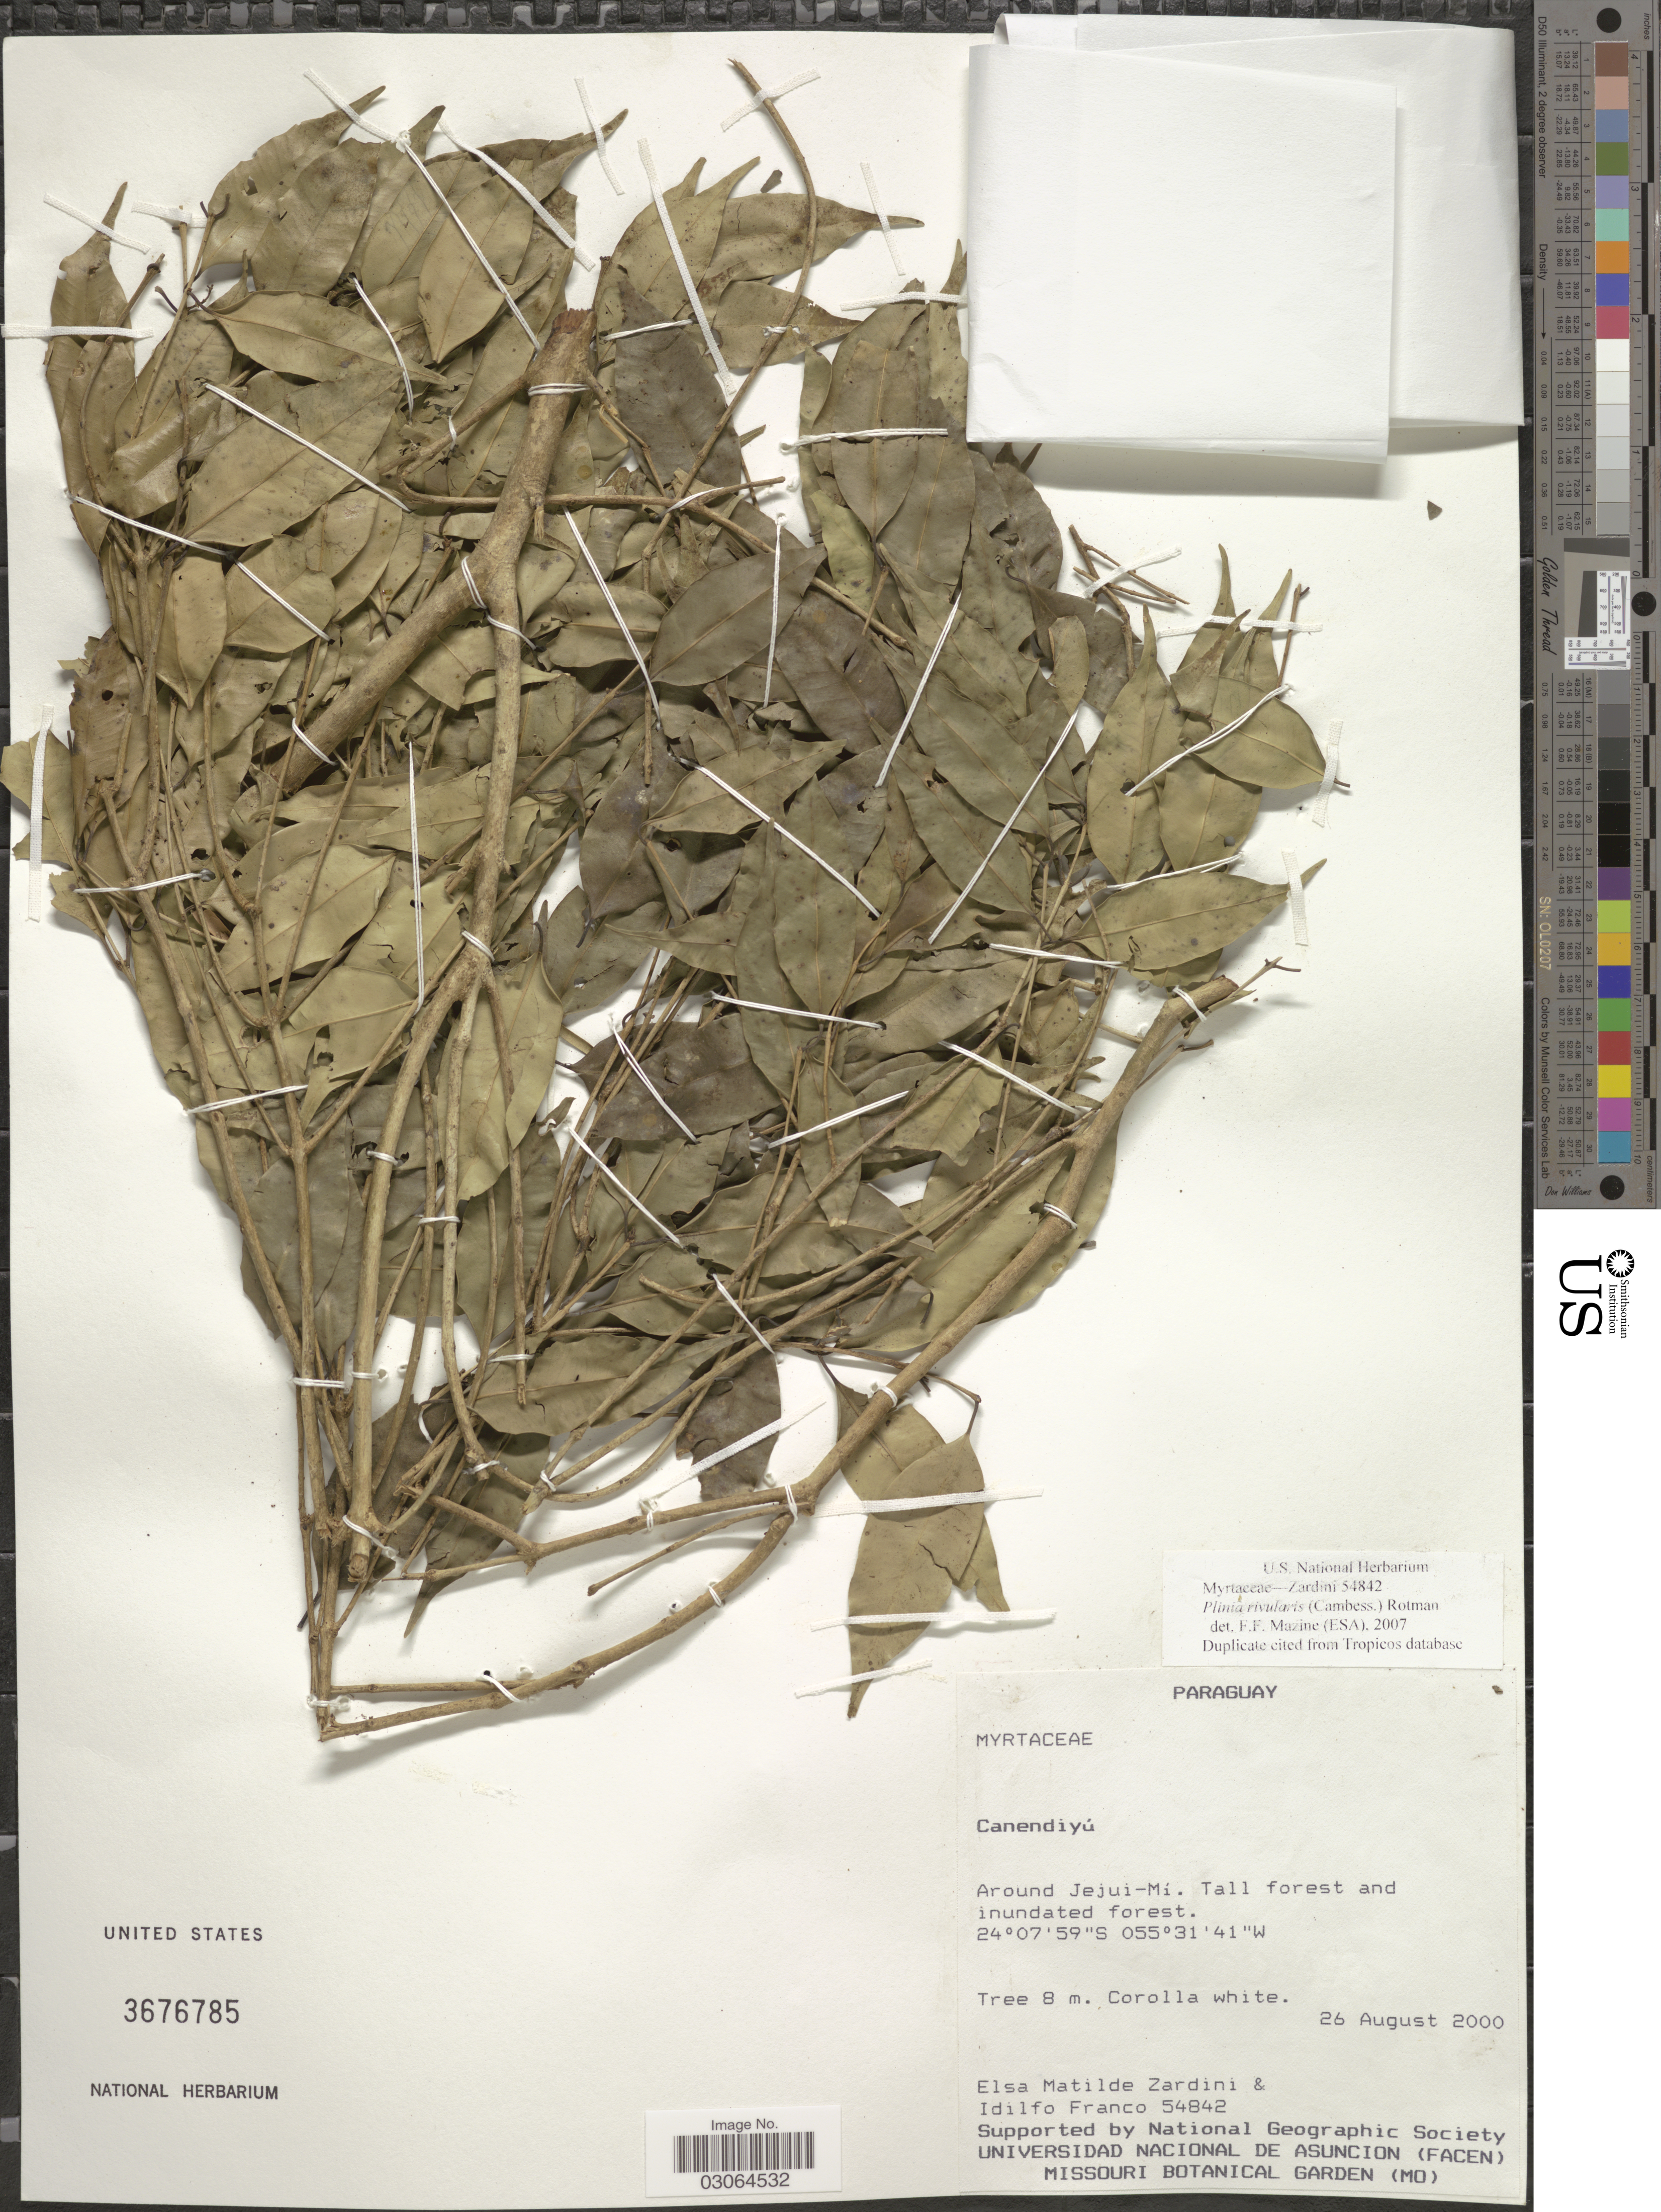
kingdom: Plantae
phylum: Tracheophyta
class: Magnoliopsida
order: Myrtales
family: Myrtaceae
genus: Plinia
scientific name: Plinia rivularis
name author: (Cambess.) Rotman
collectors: E. M. Zardini & I. S. Franco M.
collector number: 54842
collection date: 2000-08-26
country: Paraguay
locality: Canendiyú, Around Jejui-Mí.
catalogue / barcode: US 3676785